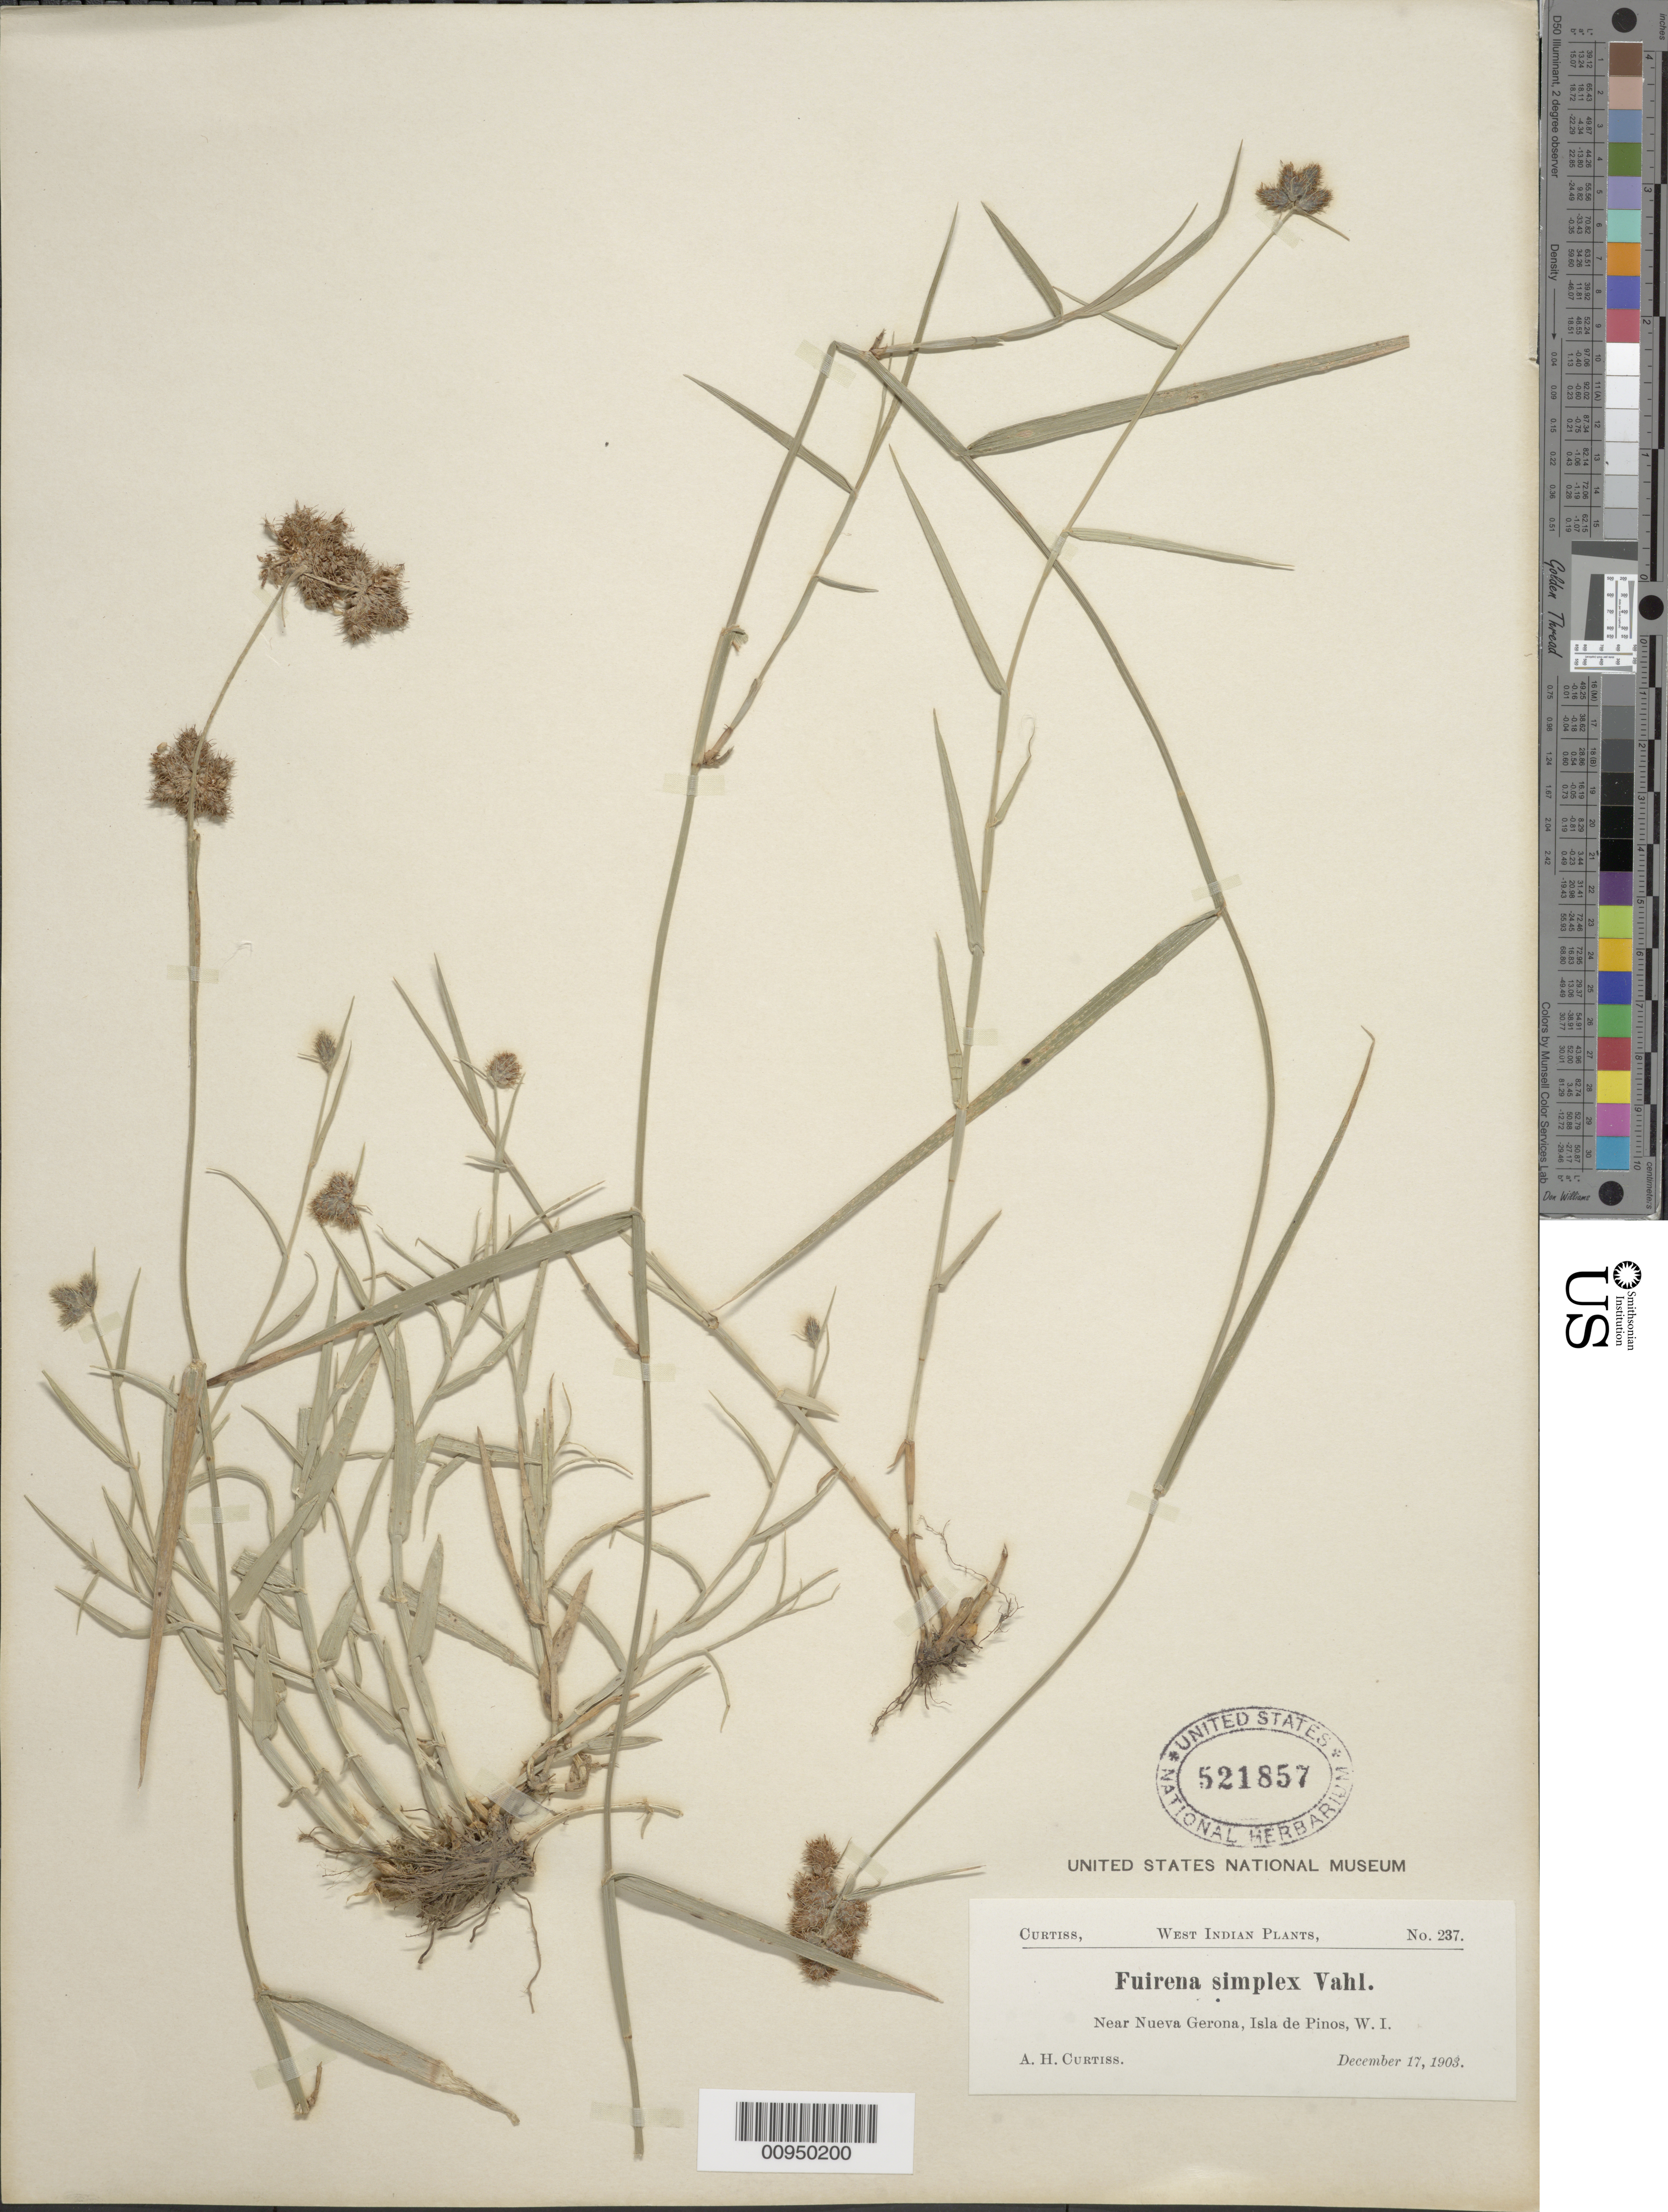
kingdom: Plantae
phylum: Tracheophyta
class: Liliopsida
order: Poales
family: Cyperaceae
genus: Fuirena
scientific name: Fuirena simplex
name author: Vahl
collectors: A. H. Curtiss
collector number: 237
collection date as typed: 17 Dec 1903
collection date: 1903-12-17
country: Cuba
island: Isla de la Juventud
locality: Isle of Pines, Near Nueva Gerona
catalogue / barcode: US 521857